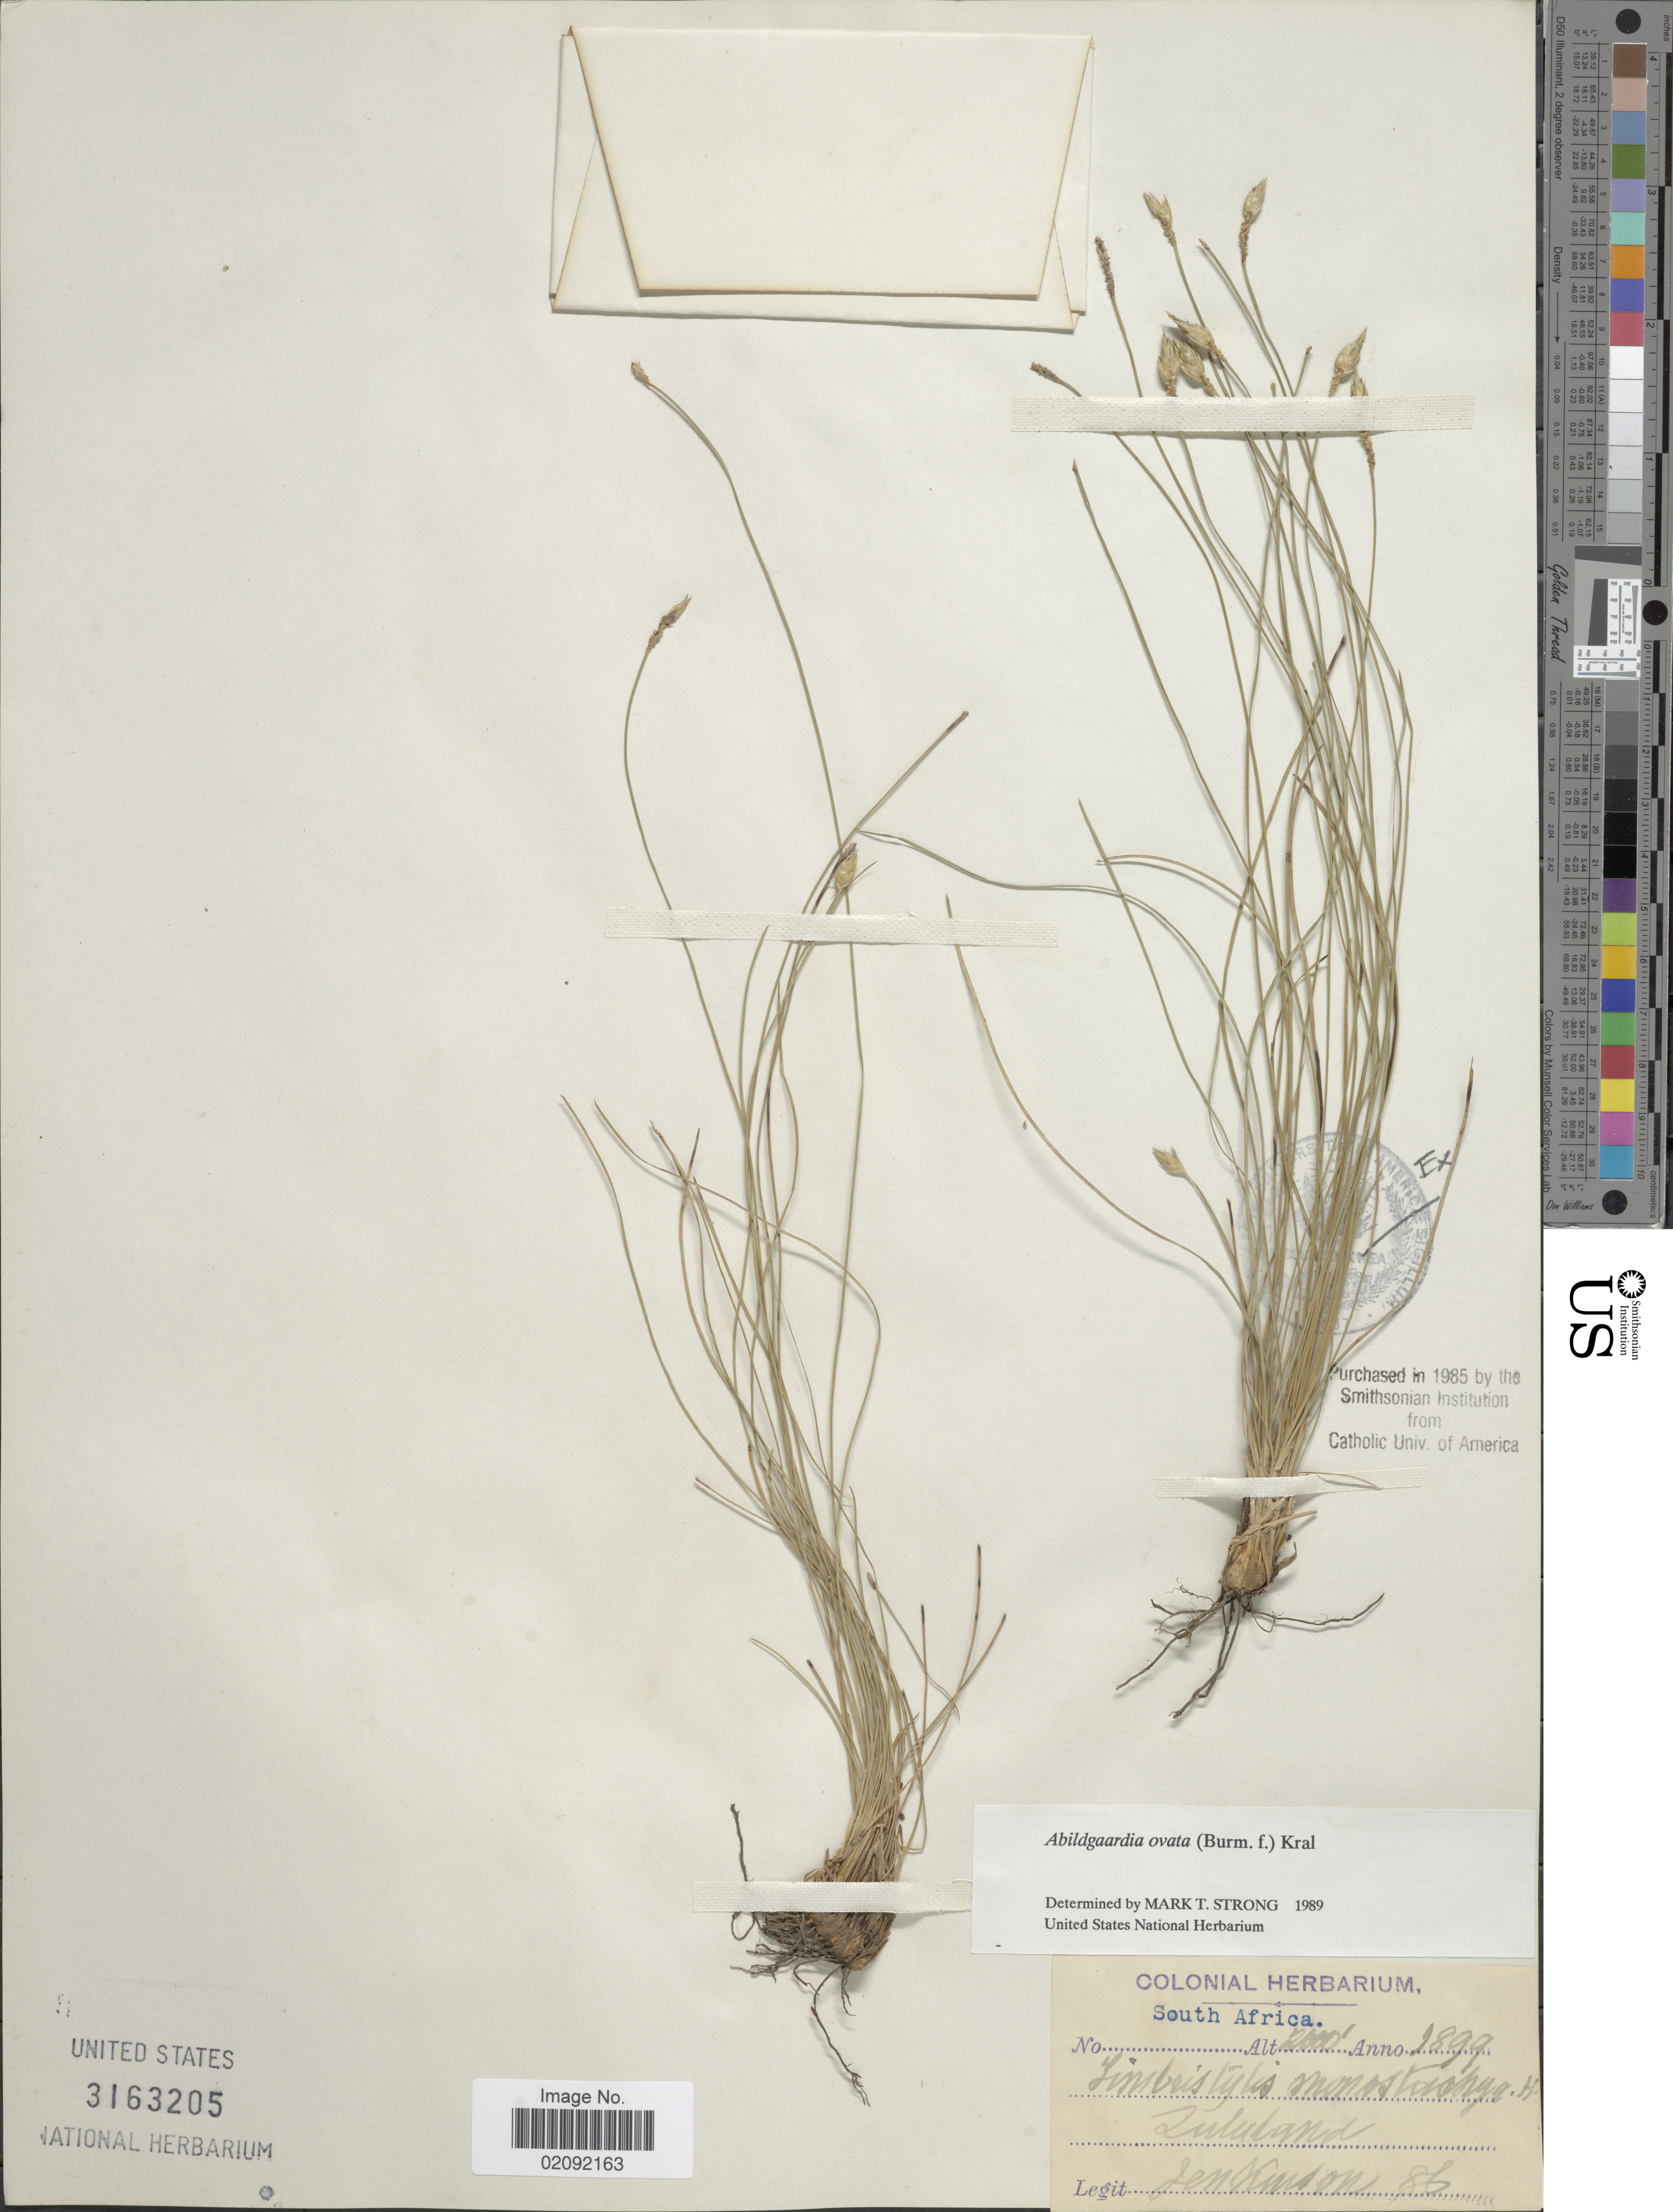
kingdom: Plantae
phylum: Tracheophyta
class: Liliopsida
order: Poales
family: Cyperaceae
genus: Abildgaardia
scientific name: Abildgaardia ovata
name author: (Burm. f.) Kral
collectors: Jenkinson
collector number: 86*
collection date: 1899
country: South Africa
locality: Zululand.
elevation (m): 610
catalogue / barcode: US 3163205